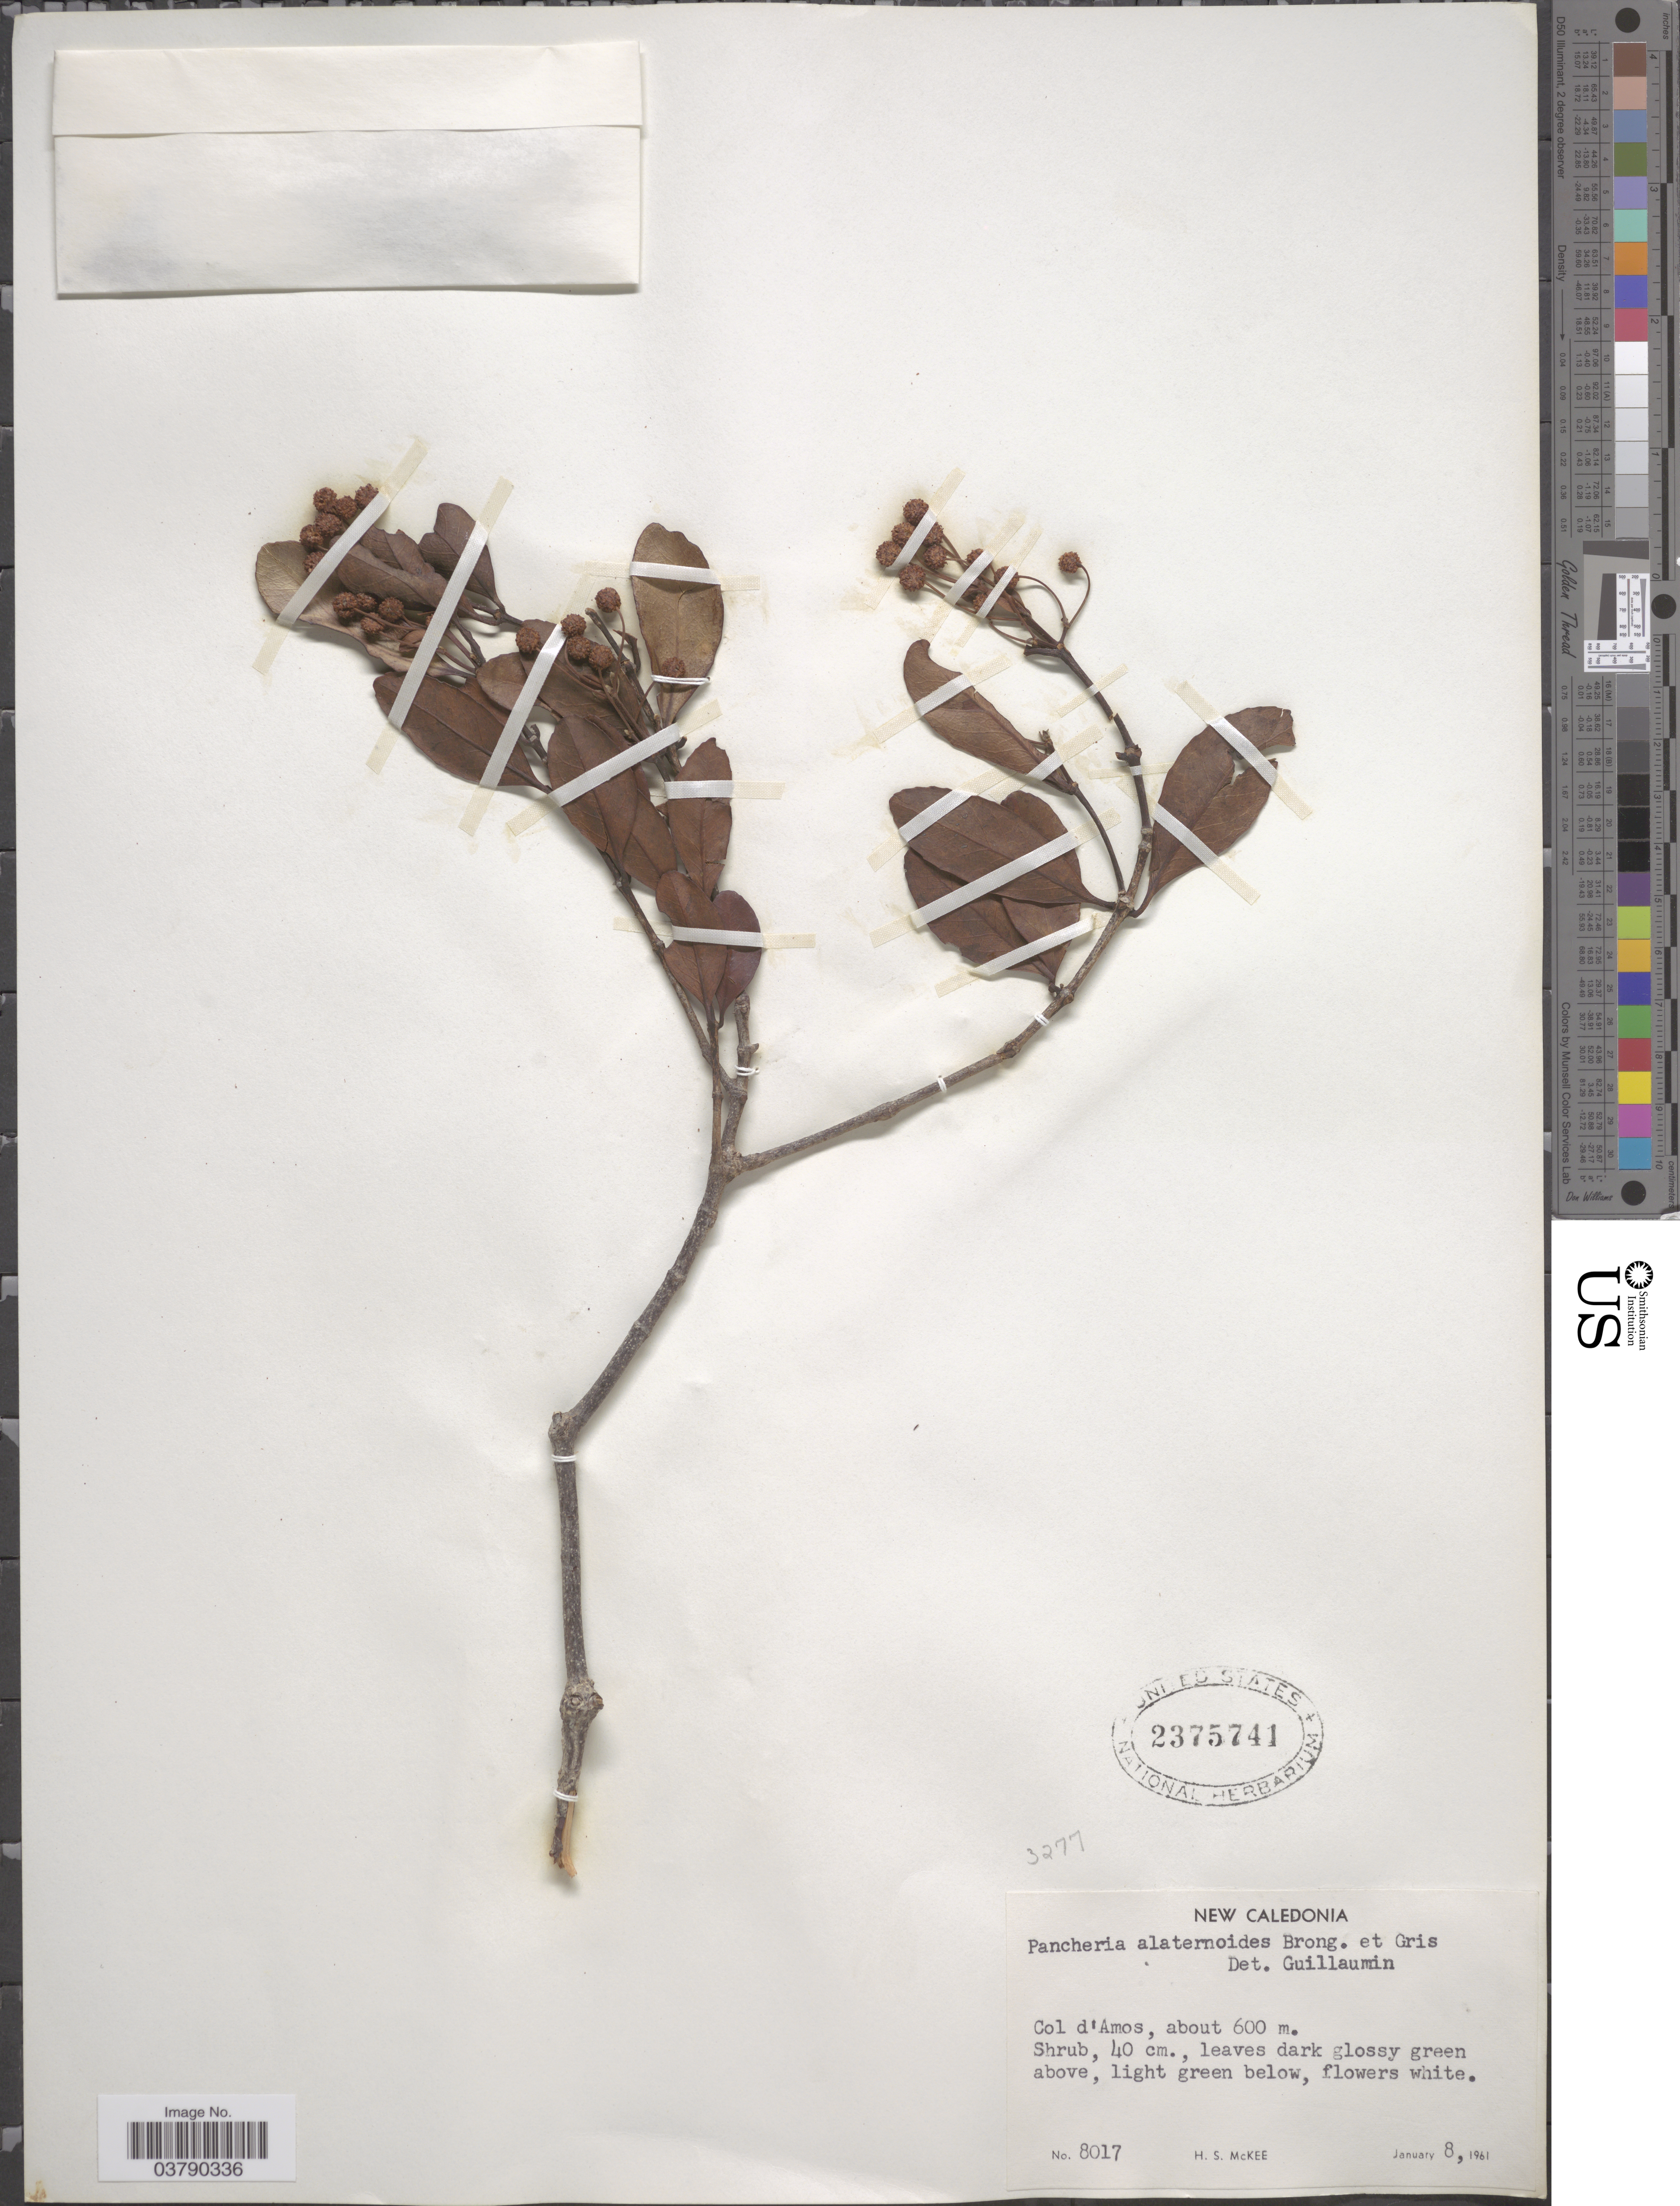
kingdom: Plantae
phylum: Tracheophyta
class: Magnoliopsida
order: Oxalidales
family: Cunoniaceae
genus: Pancheria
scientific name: Pancheria alaternoides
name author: Brongn. & Gris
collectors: H. S. McKee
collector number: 8017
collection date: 1961-01-08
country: New Caledonia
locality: Col d'Amos.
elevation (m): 600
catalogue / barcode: US 2375741